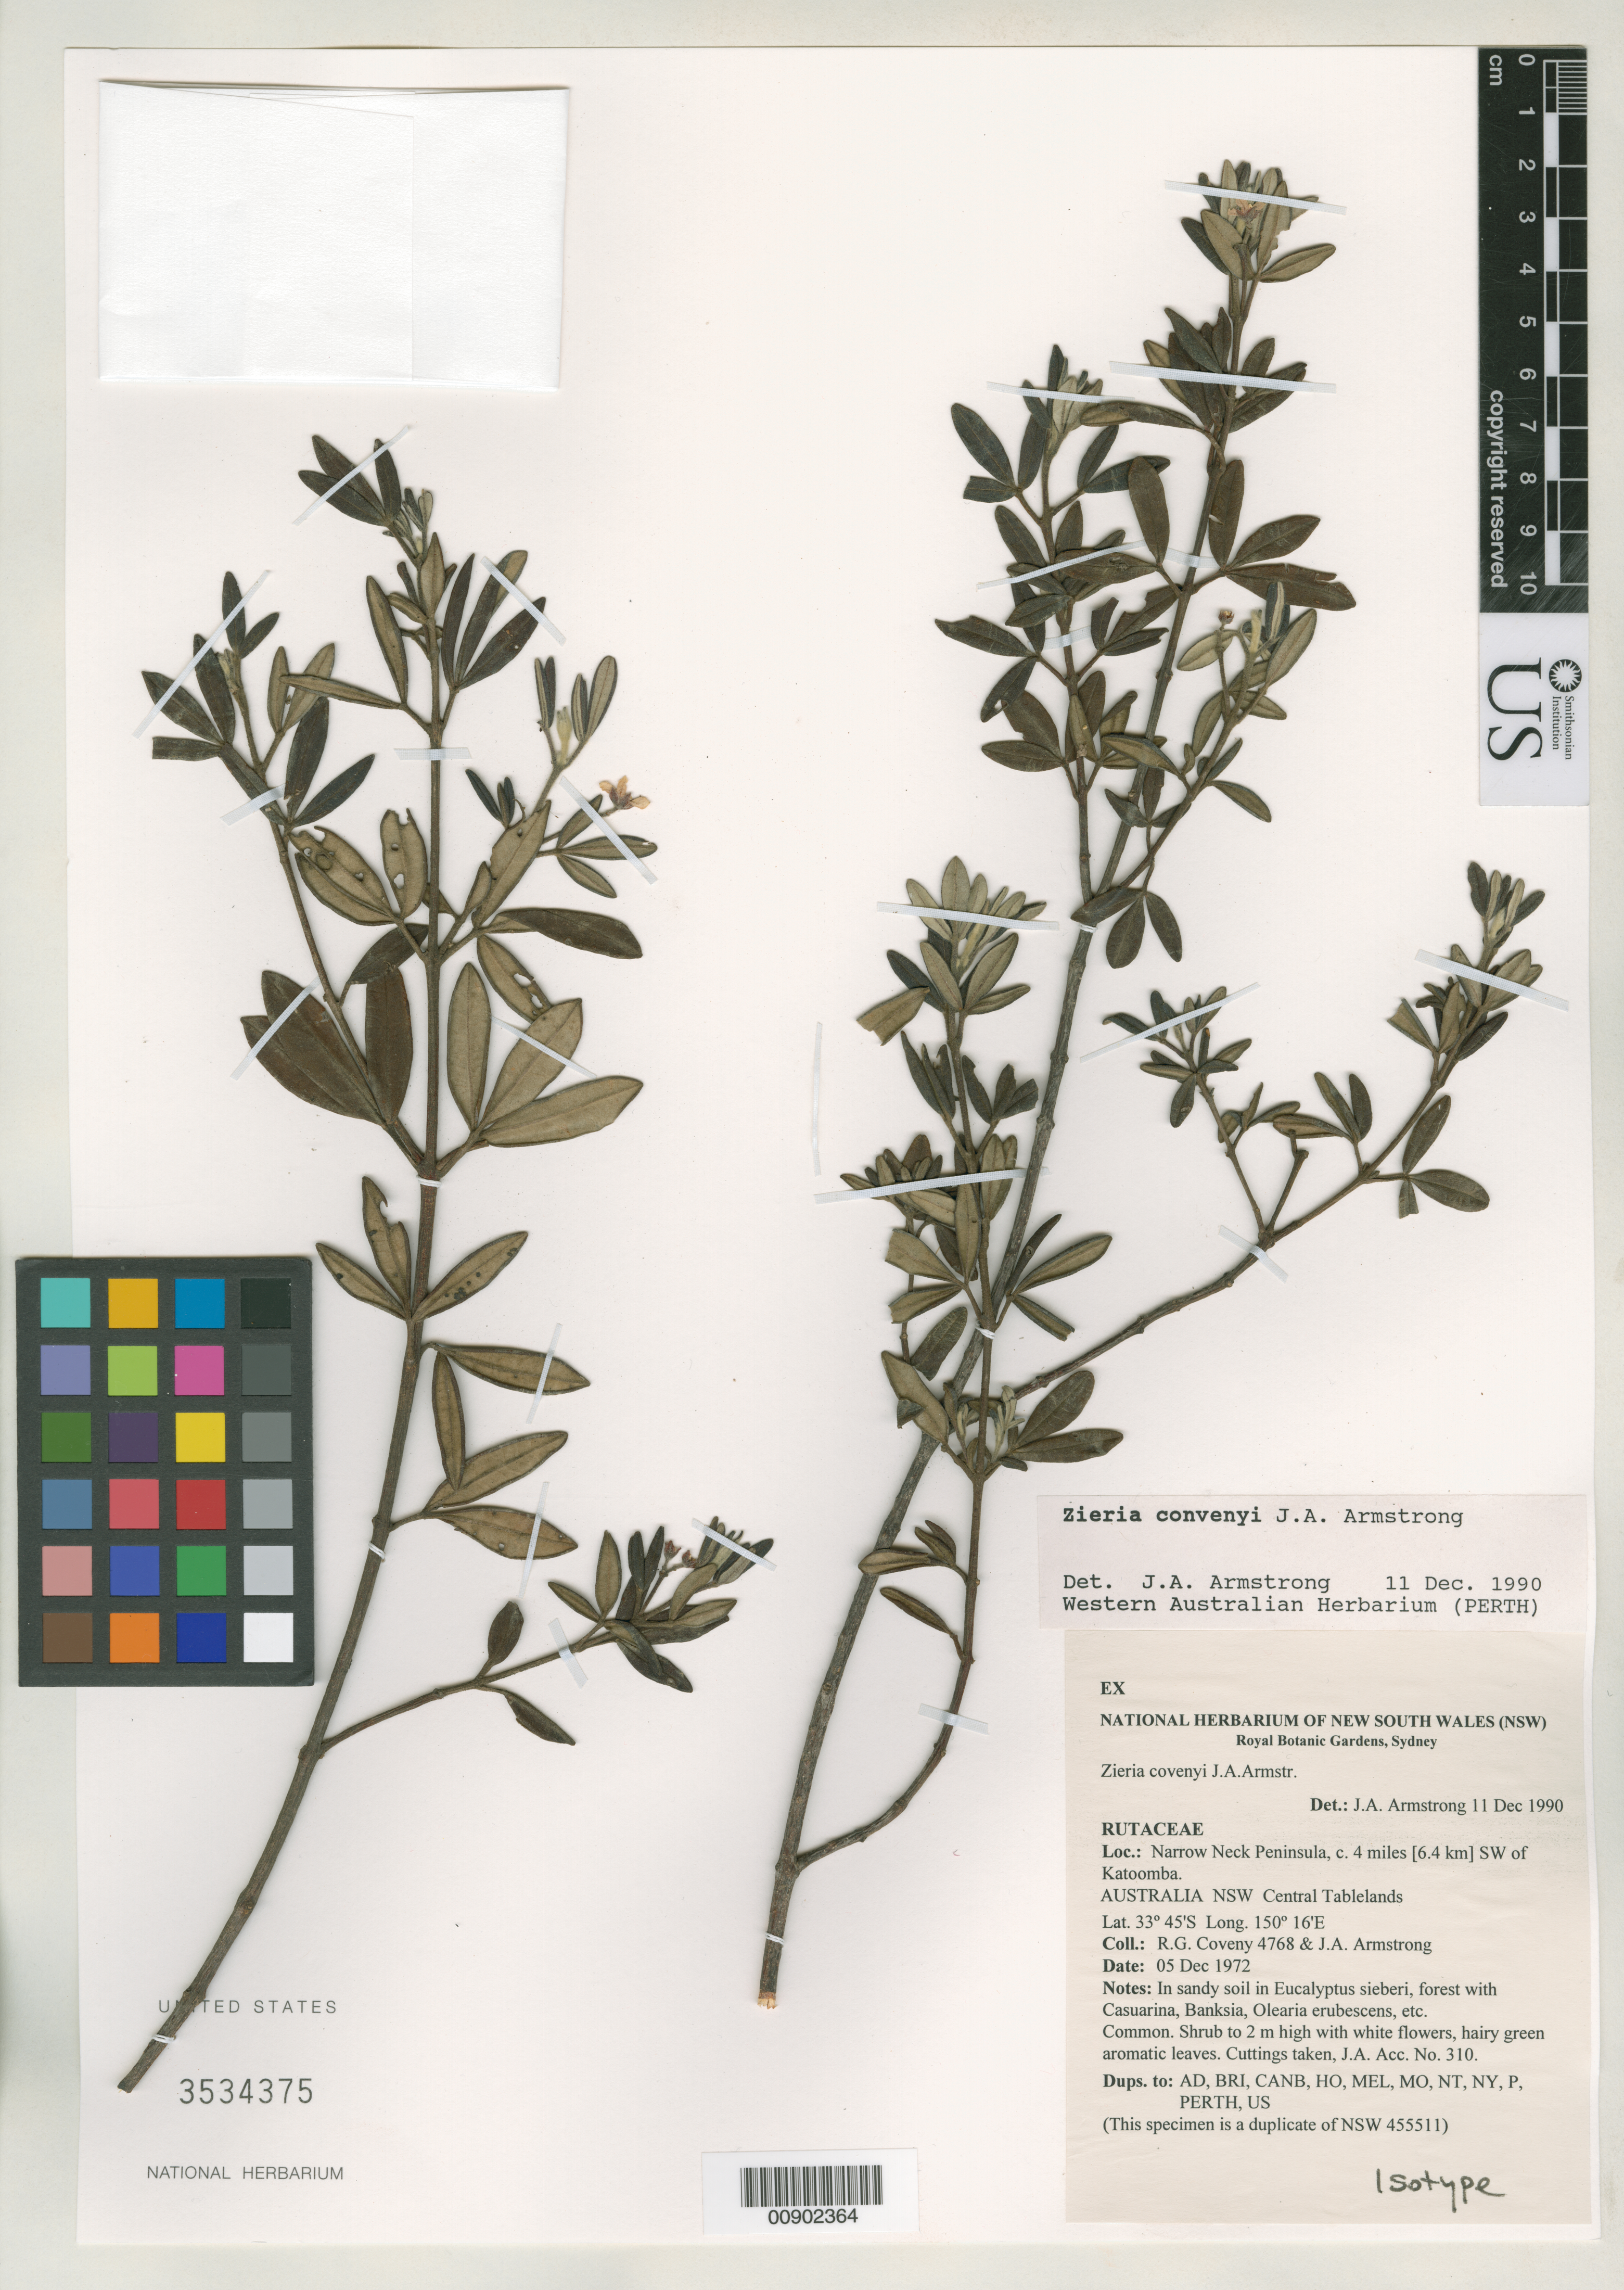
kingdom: Plantae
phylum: Tracheophyta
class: Magnoliopsida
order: Sapindales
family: Rutaceae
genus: Zieria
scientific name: Zieria convenyi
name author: J.A. Armstr.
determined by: Armstrong, J. A.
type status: Isotype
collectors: R. Coveny & J. Armstrong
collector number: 4768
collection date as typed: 05 Dec 1972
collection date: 1972-12-05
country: Australia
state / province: New South Wales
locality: NSW Central Tablelands. Narrow Neck Peninsula, c. 4 miles [6.4 km] SW of Katoomba.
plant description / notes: Cuttings taken, J.A. Acc. No. 310. This specimen is a duplicate of NSW 455511.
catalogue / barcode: US 3534375